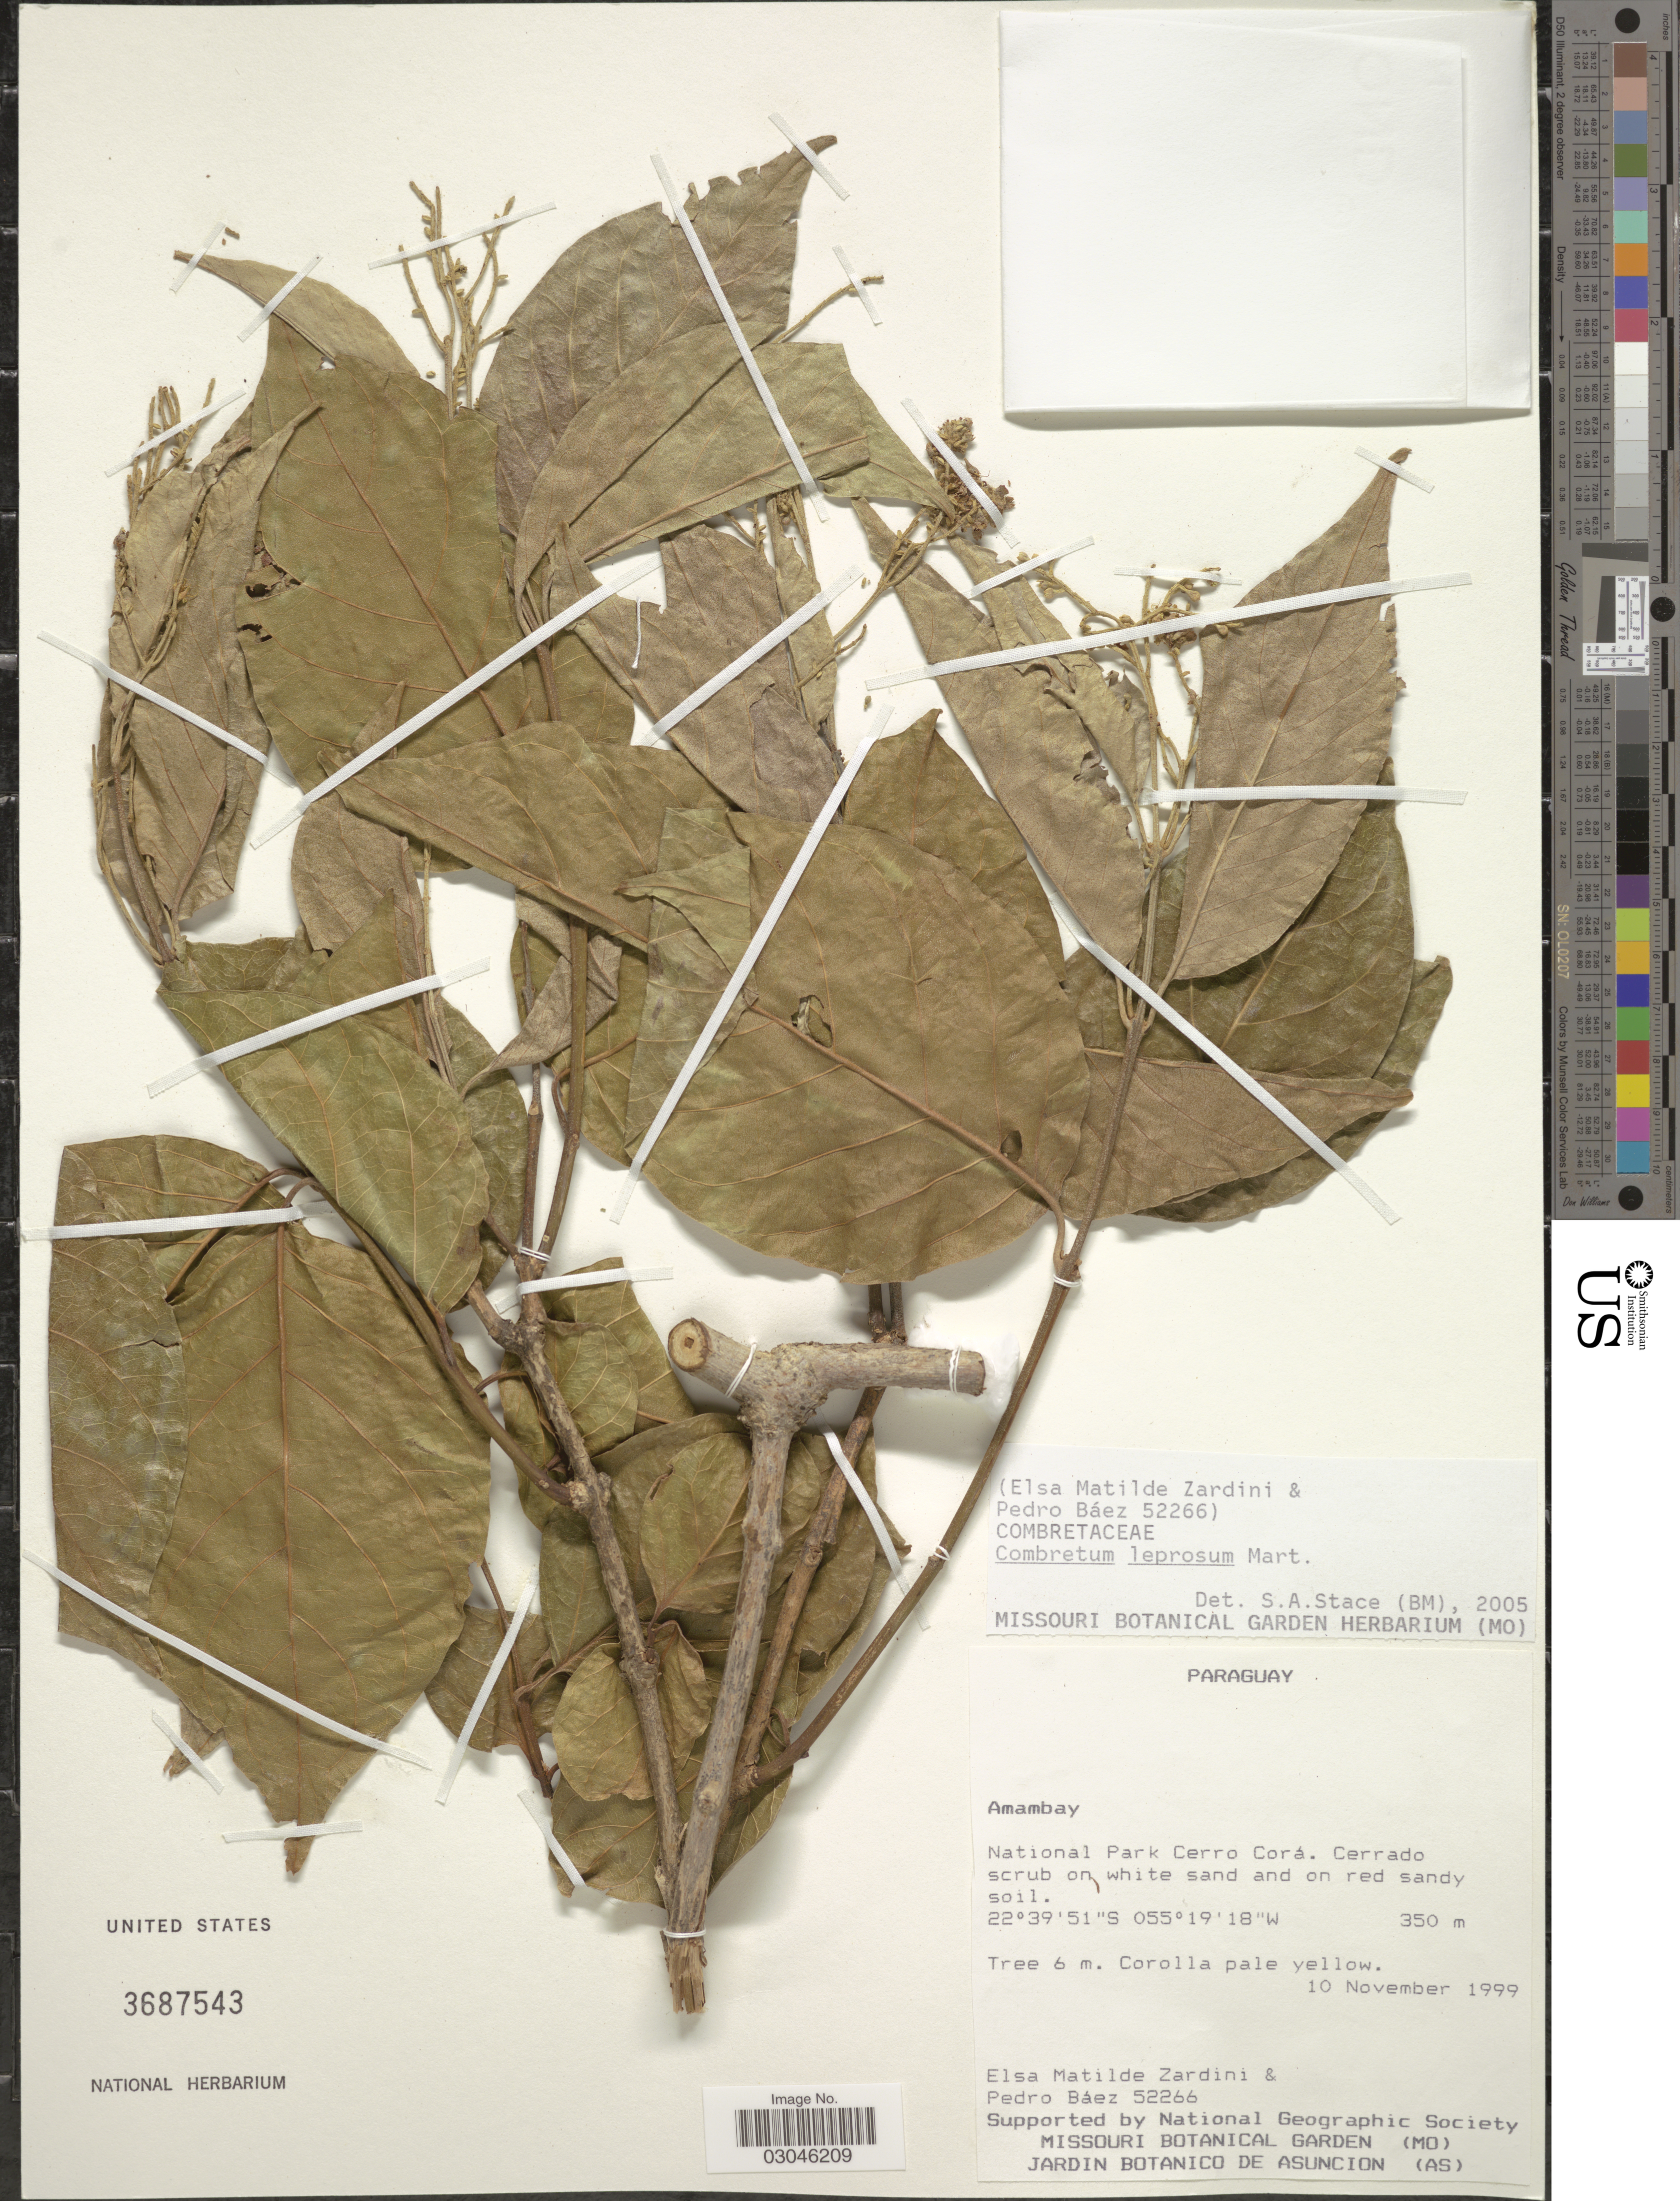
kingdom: Plantae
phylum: Tracheophyta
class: Magnoliopsida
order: Myrtales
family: Combretaceae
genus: Combretum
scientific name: Combretum leprosum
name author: Mart.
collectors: E. M. Zardini & P. Báez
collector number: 52266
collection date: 1999-11-10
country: Paraguay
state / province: Amambay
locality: National Park Cerro Corá.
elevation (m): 350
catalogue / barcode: US 3687543